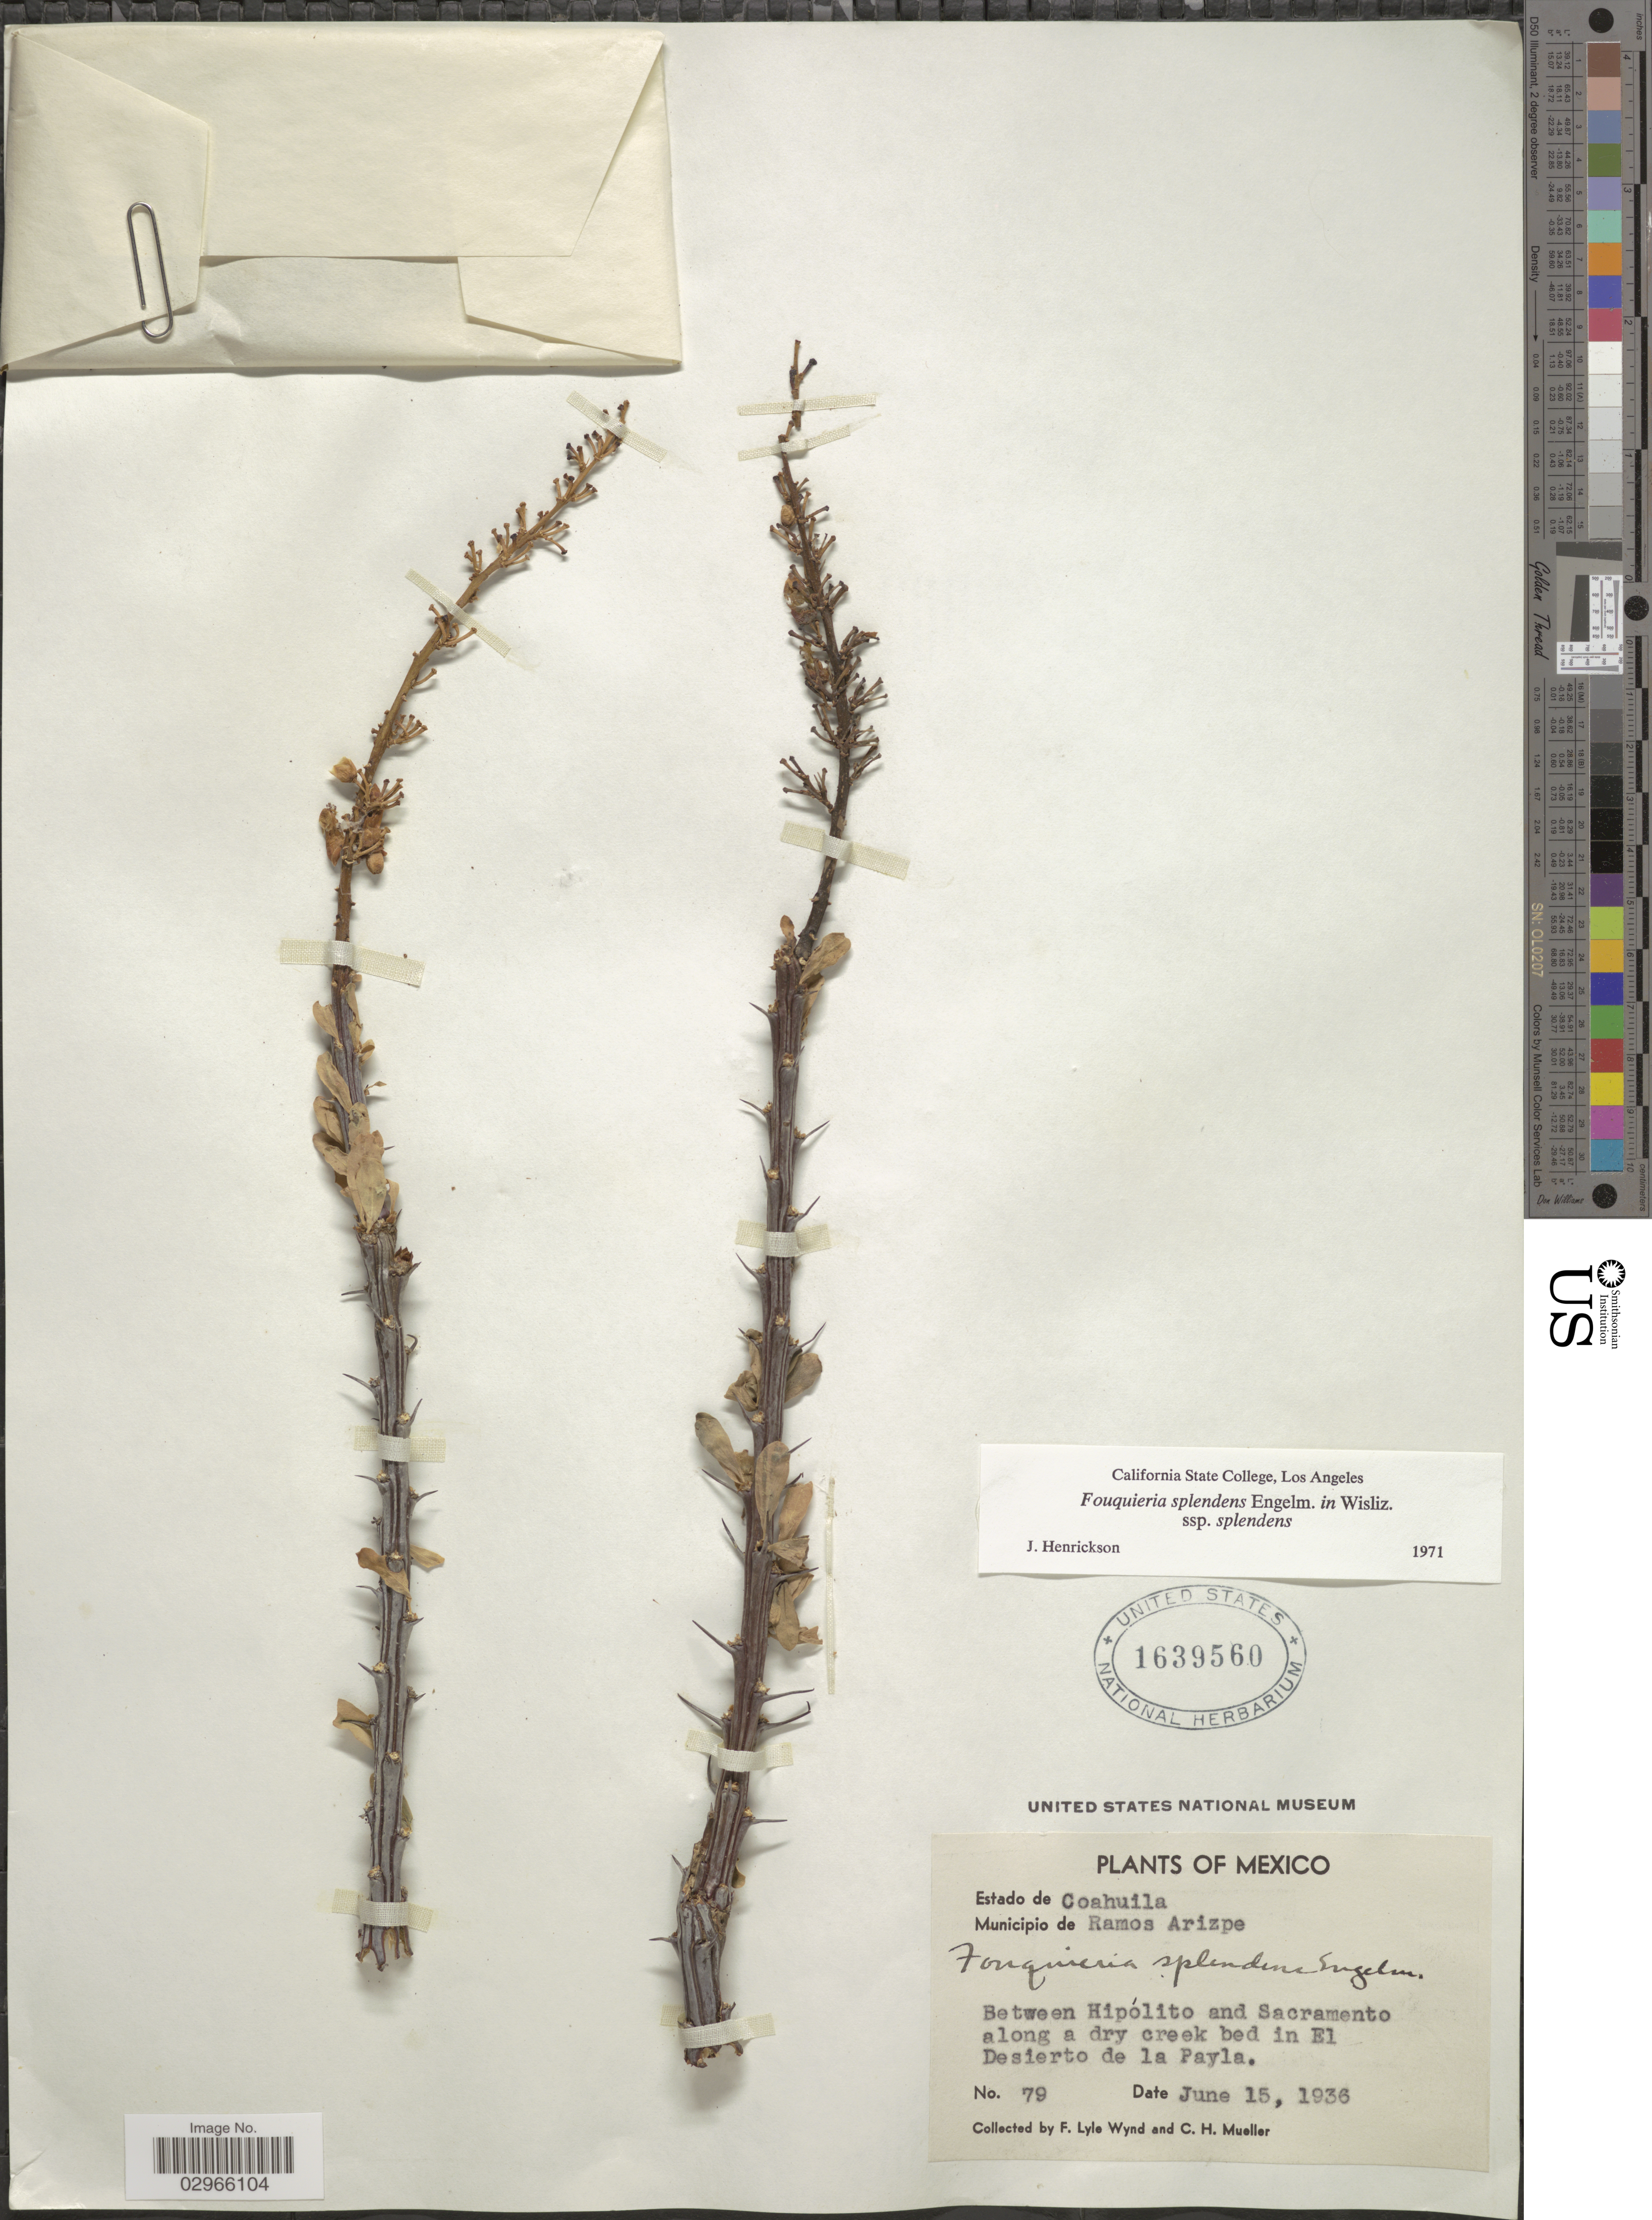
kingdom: Plantae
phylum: Tracheophyta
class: Magnoliopsida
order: Ericales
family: Fouquieriaceae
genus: Fouquieria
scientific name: Fouquieria splendens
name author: Engelm.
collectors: F. L. Wynd & C. H. Mueller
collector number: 79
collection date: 1936-06-15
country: Mexico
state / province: Coahuila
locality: Municipio de Ramos Arizpe. Between Hipólito and Sacramento along a dry creek bed in El Desierto de la Payla.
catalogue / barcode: US 1639560